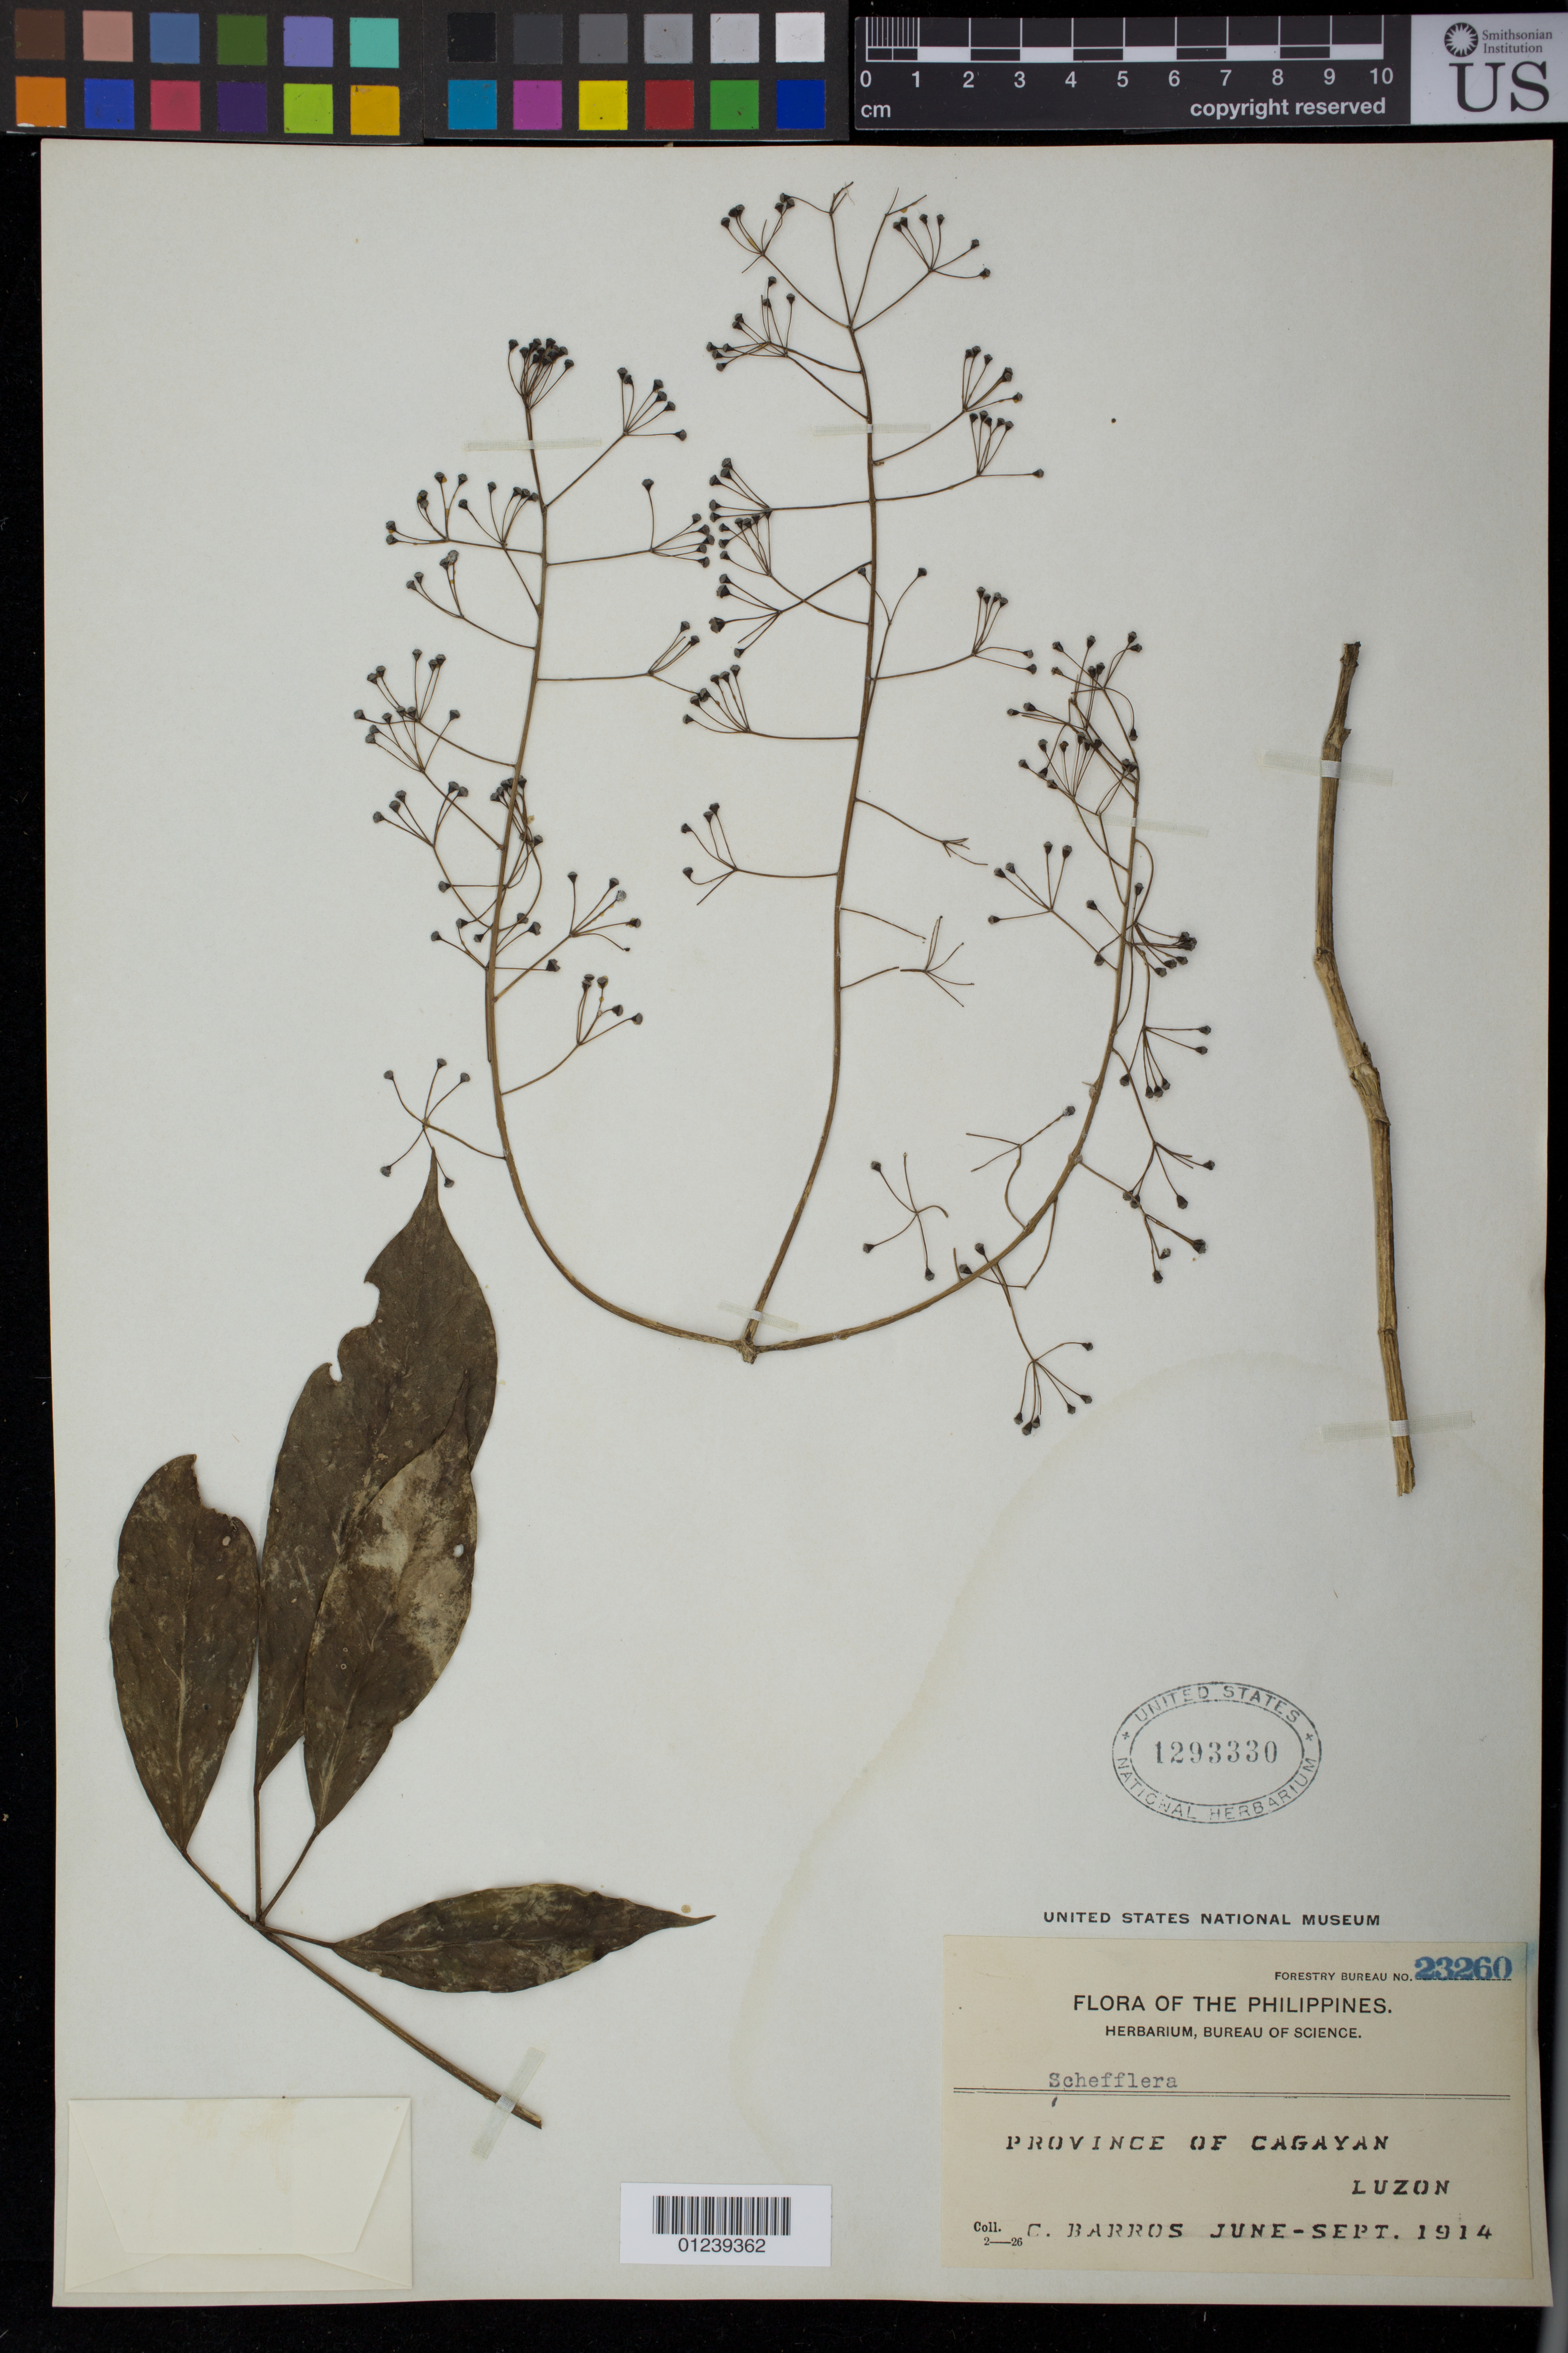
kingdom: Plantae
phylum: Tracheophyta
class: Magnoliopsida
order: Apiales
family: Araliaceae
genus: Schefflera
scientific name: Schefflera cumingii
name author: (Seem.) Harms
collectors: C. Barros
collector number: For. Bur. 23260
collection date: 1914-06/1914-09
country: Philippines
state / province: Cagayan Valley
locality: Cagayan, Luzon.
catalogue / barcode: US 1293330